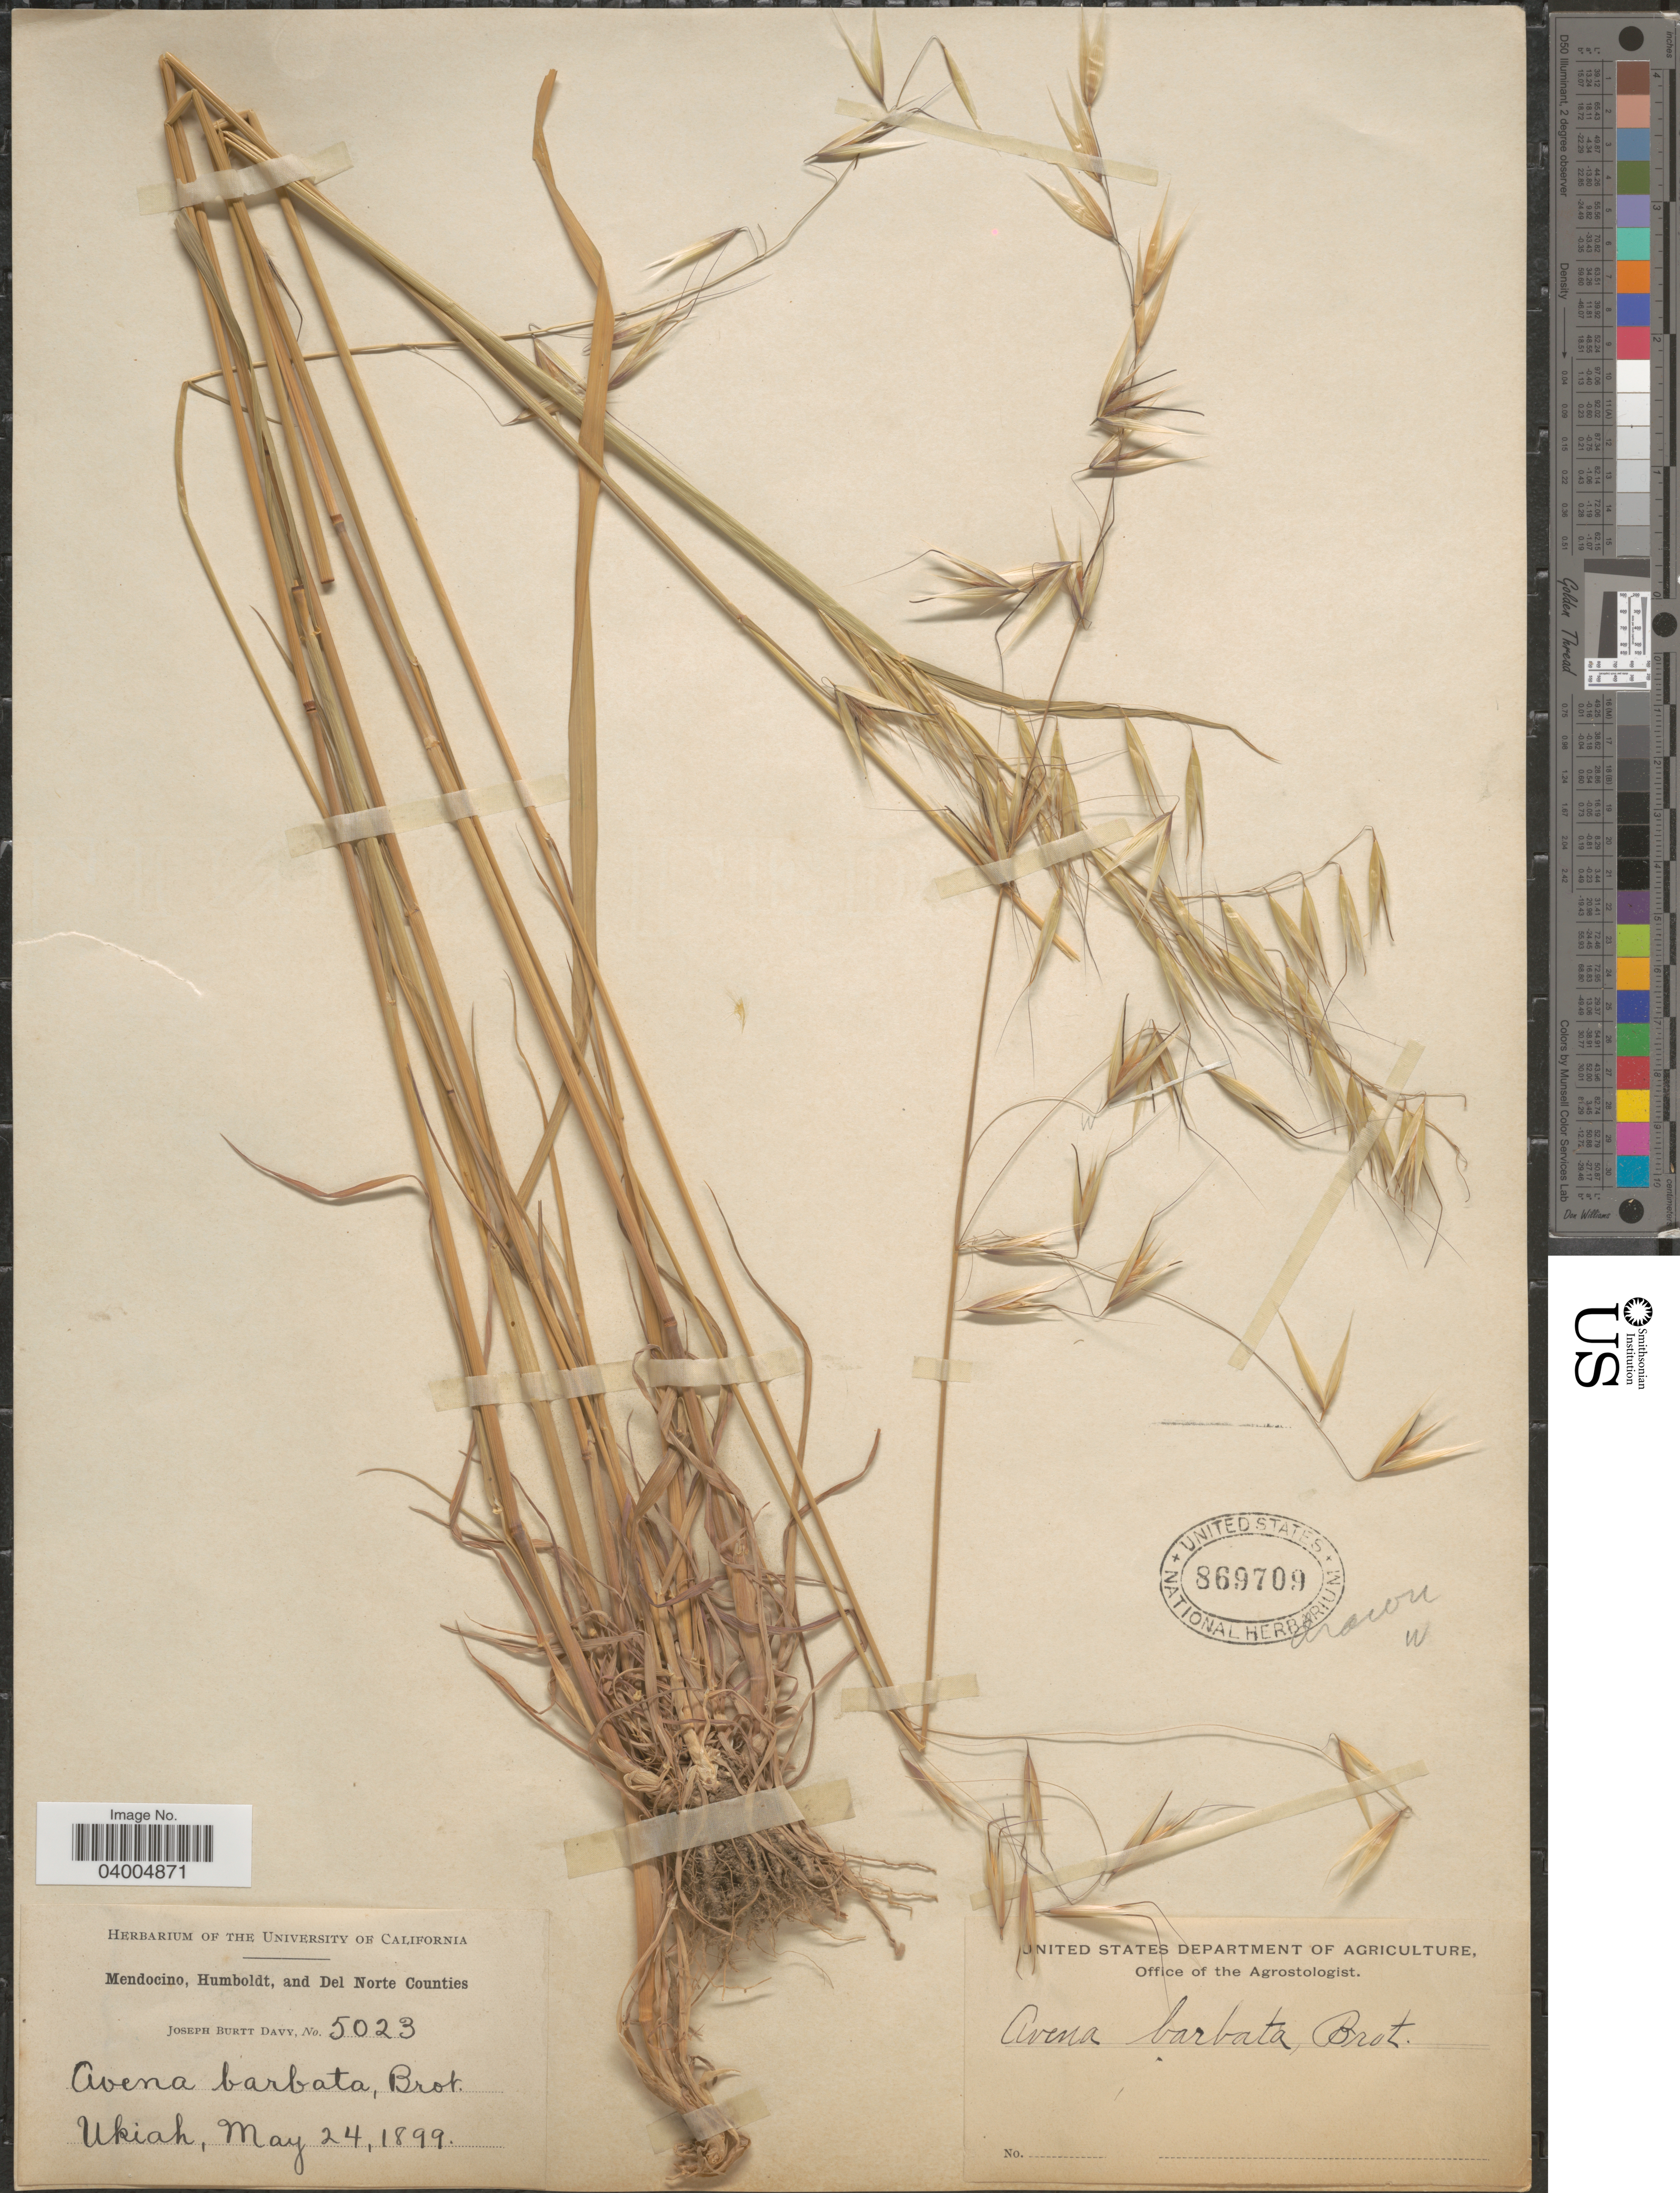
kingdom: Plantae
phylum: Tracheophyta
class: Liliopsida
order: Poales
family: Poaceae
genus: Avena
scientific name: Avena barbata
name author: Pott ex Link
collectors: J. Burtt Davy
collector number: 5023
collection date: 1899-05-24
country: United States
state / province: California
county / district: Mendocino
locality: Mendocino, Humboldt, and Del Norte Counties. Ukiah.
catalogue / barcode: US 869709